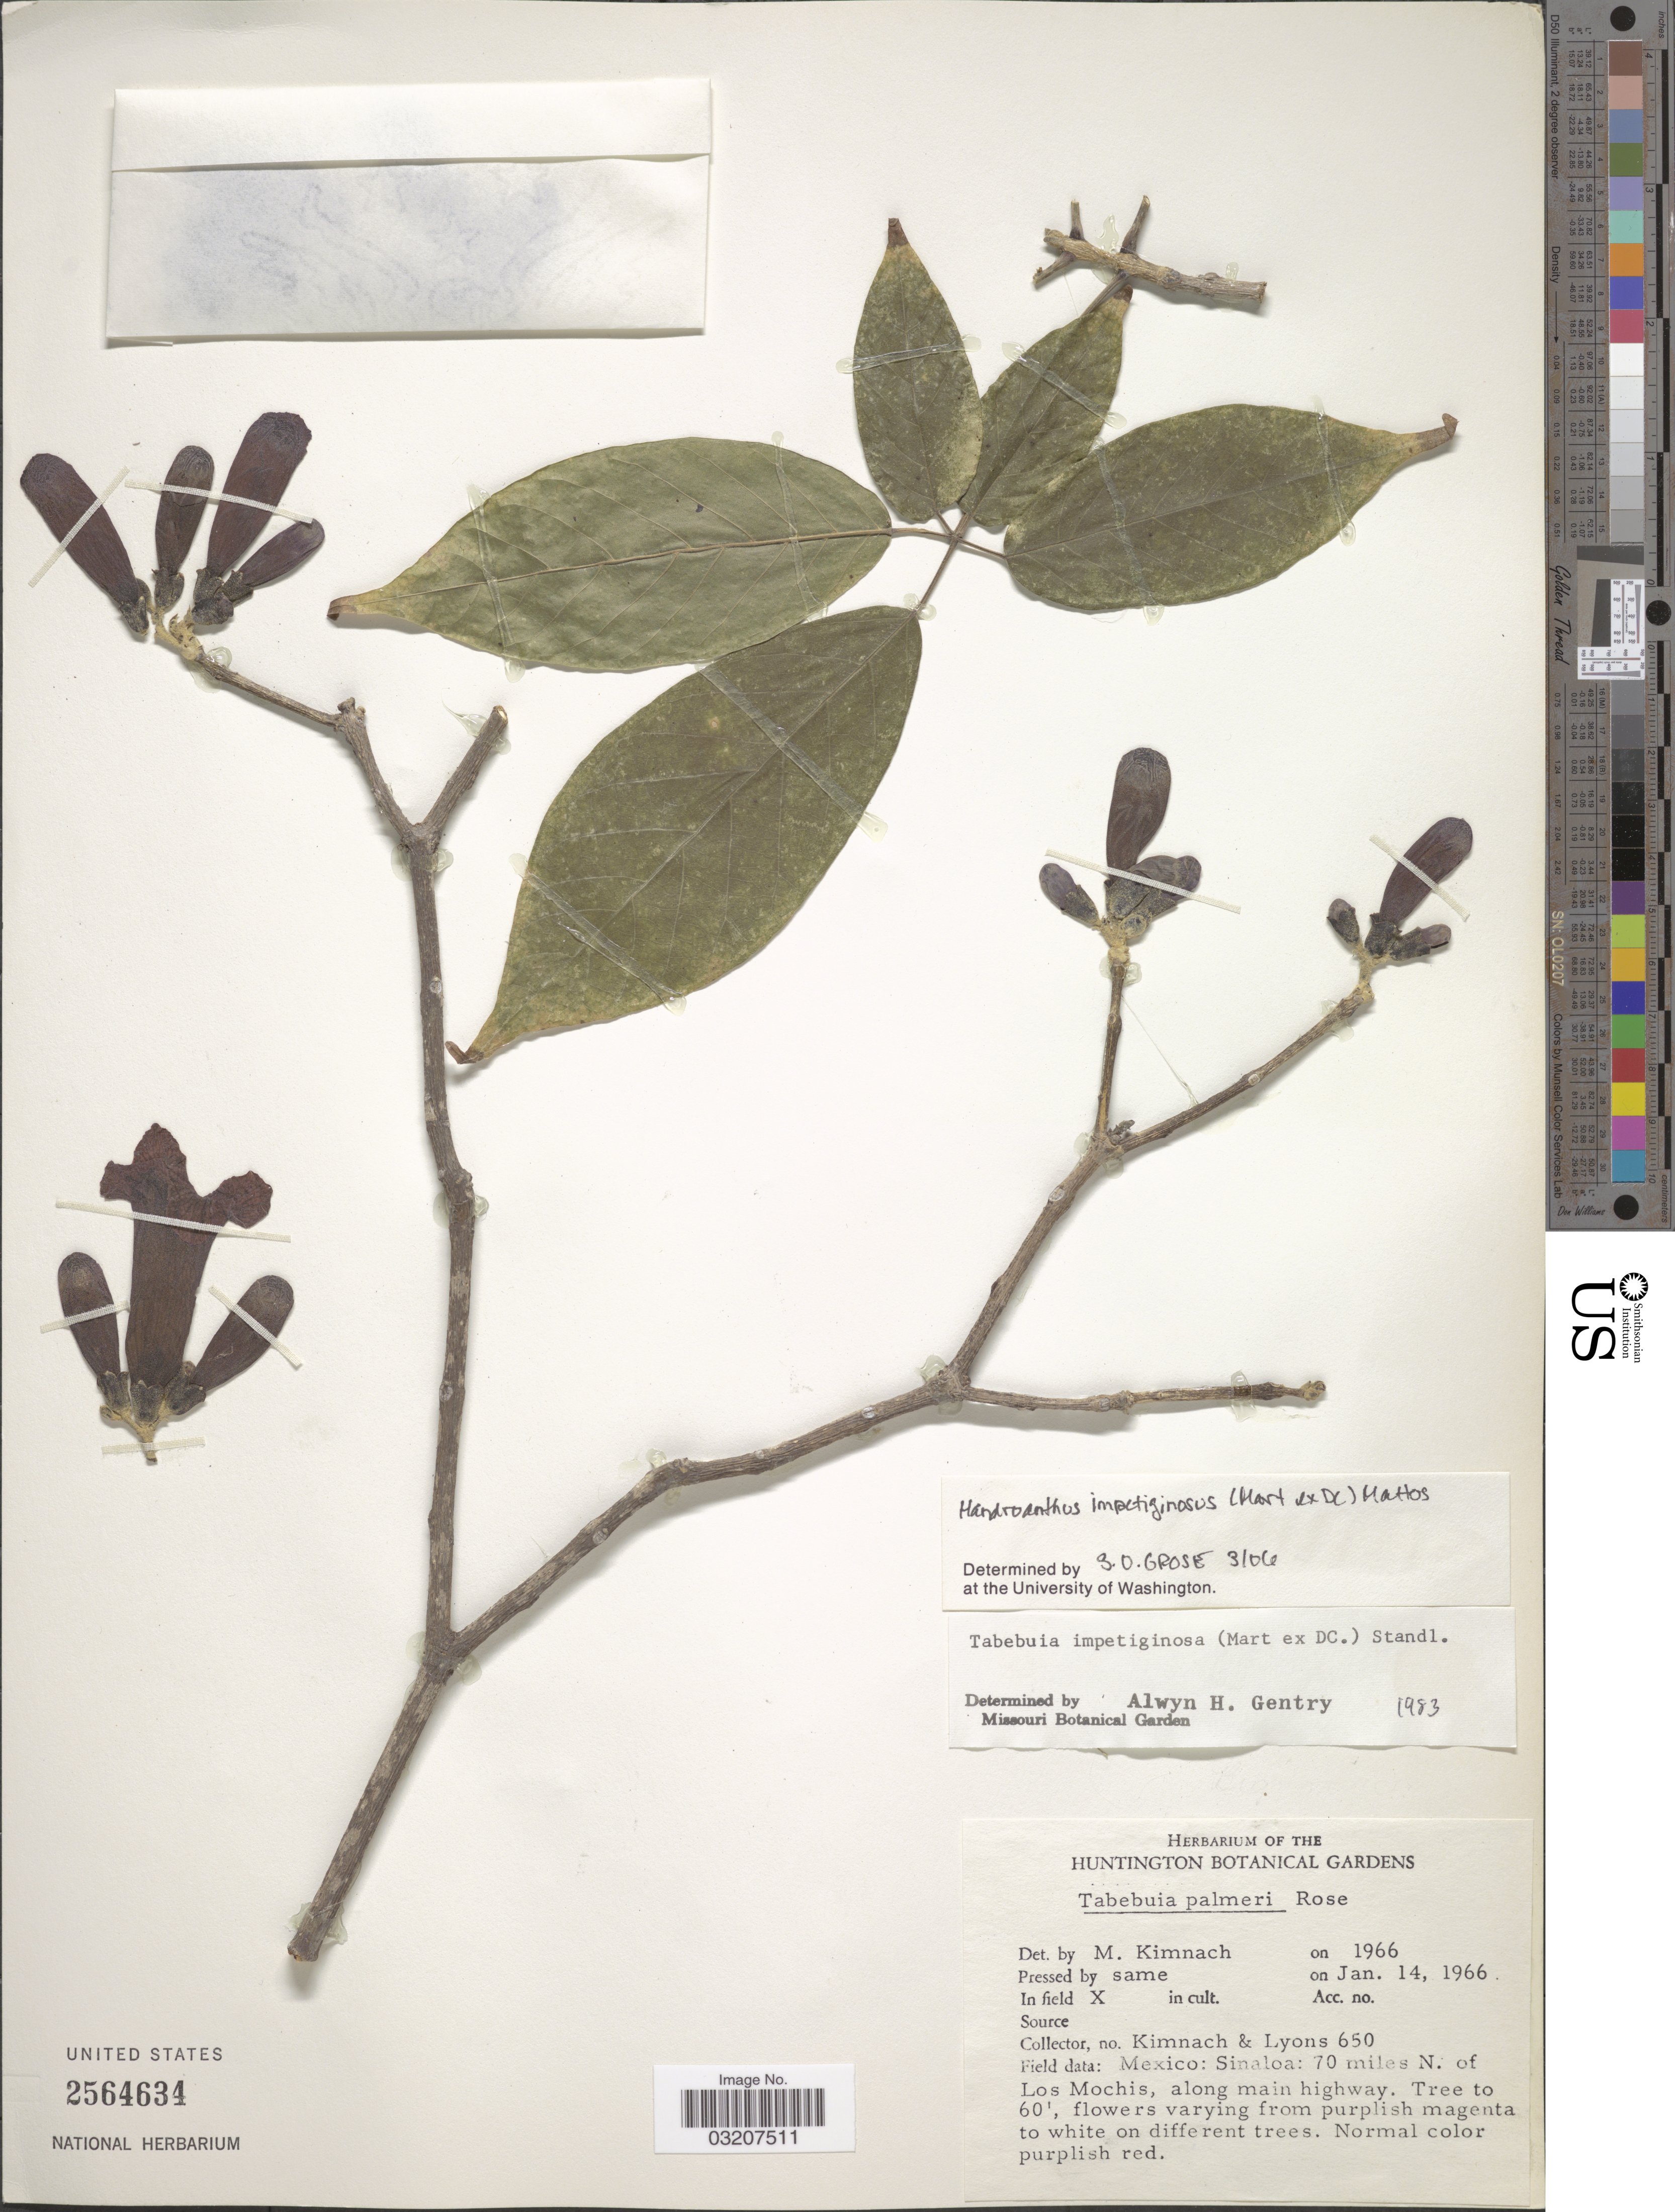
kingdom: Plantae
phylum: Tracheophyta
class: Magnoliopsida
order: Lamiales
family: Bignoniaceae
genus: Handroanthus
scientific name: Handroanthus impetiginosus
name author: (Mart. ex DC.) Mattos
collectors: -. Kimnach & Lyons, --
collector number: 650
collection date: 1966-01-14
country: Mexico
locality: Huntington Botanical Gardens[unsure placement] In field [Foreign script] in cult.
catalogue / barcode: US 2564634